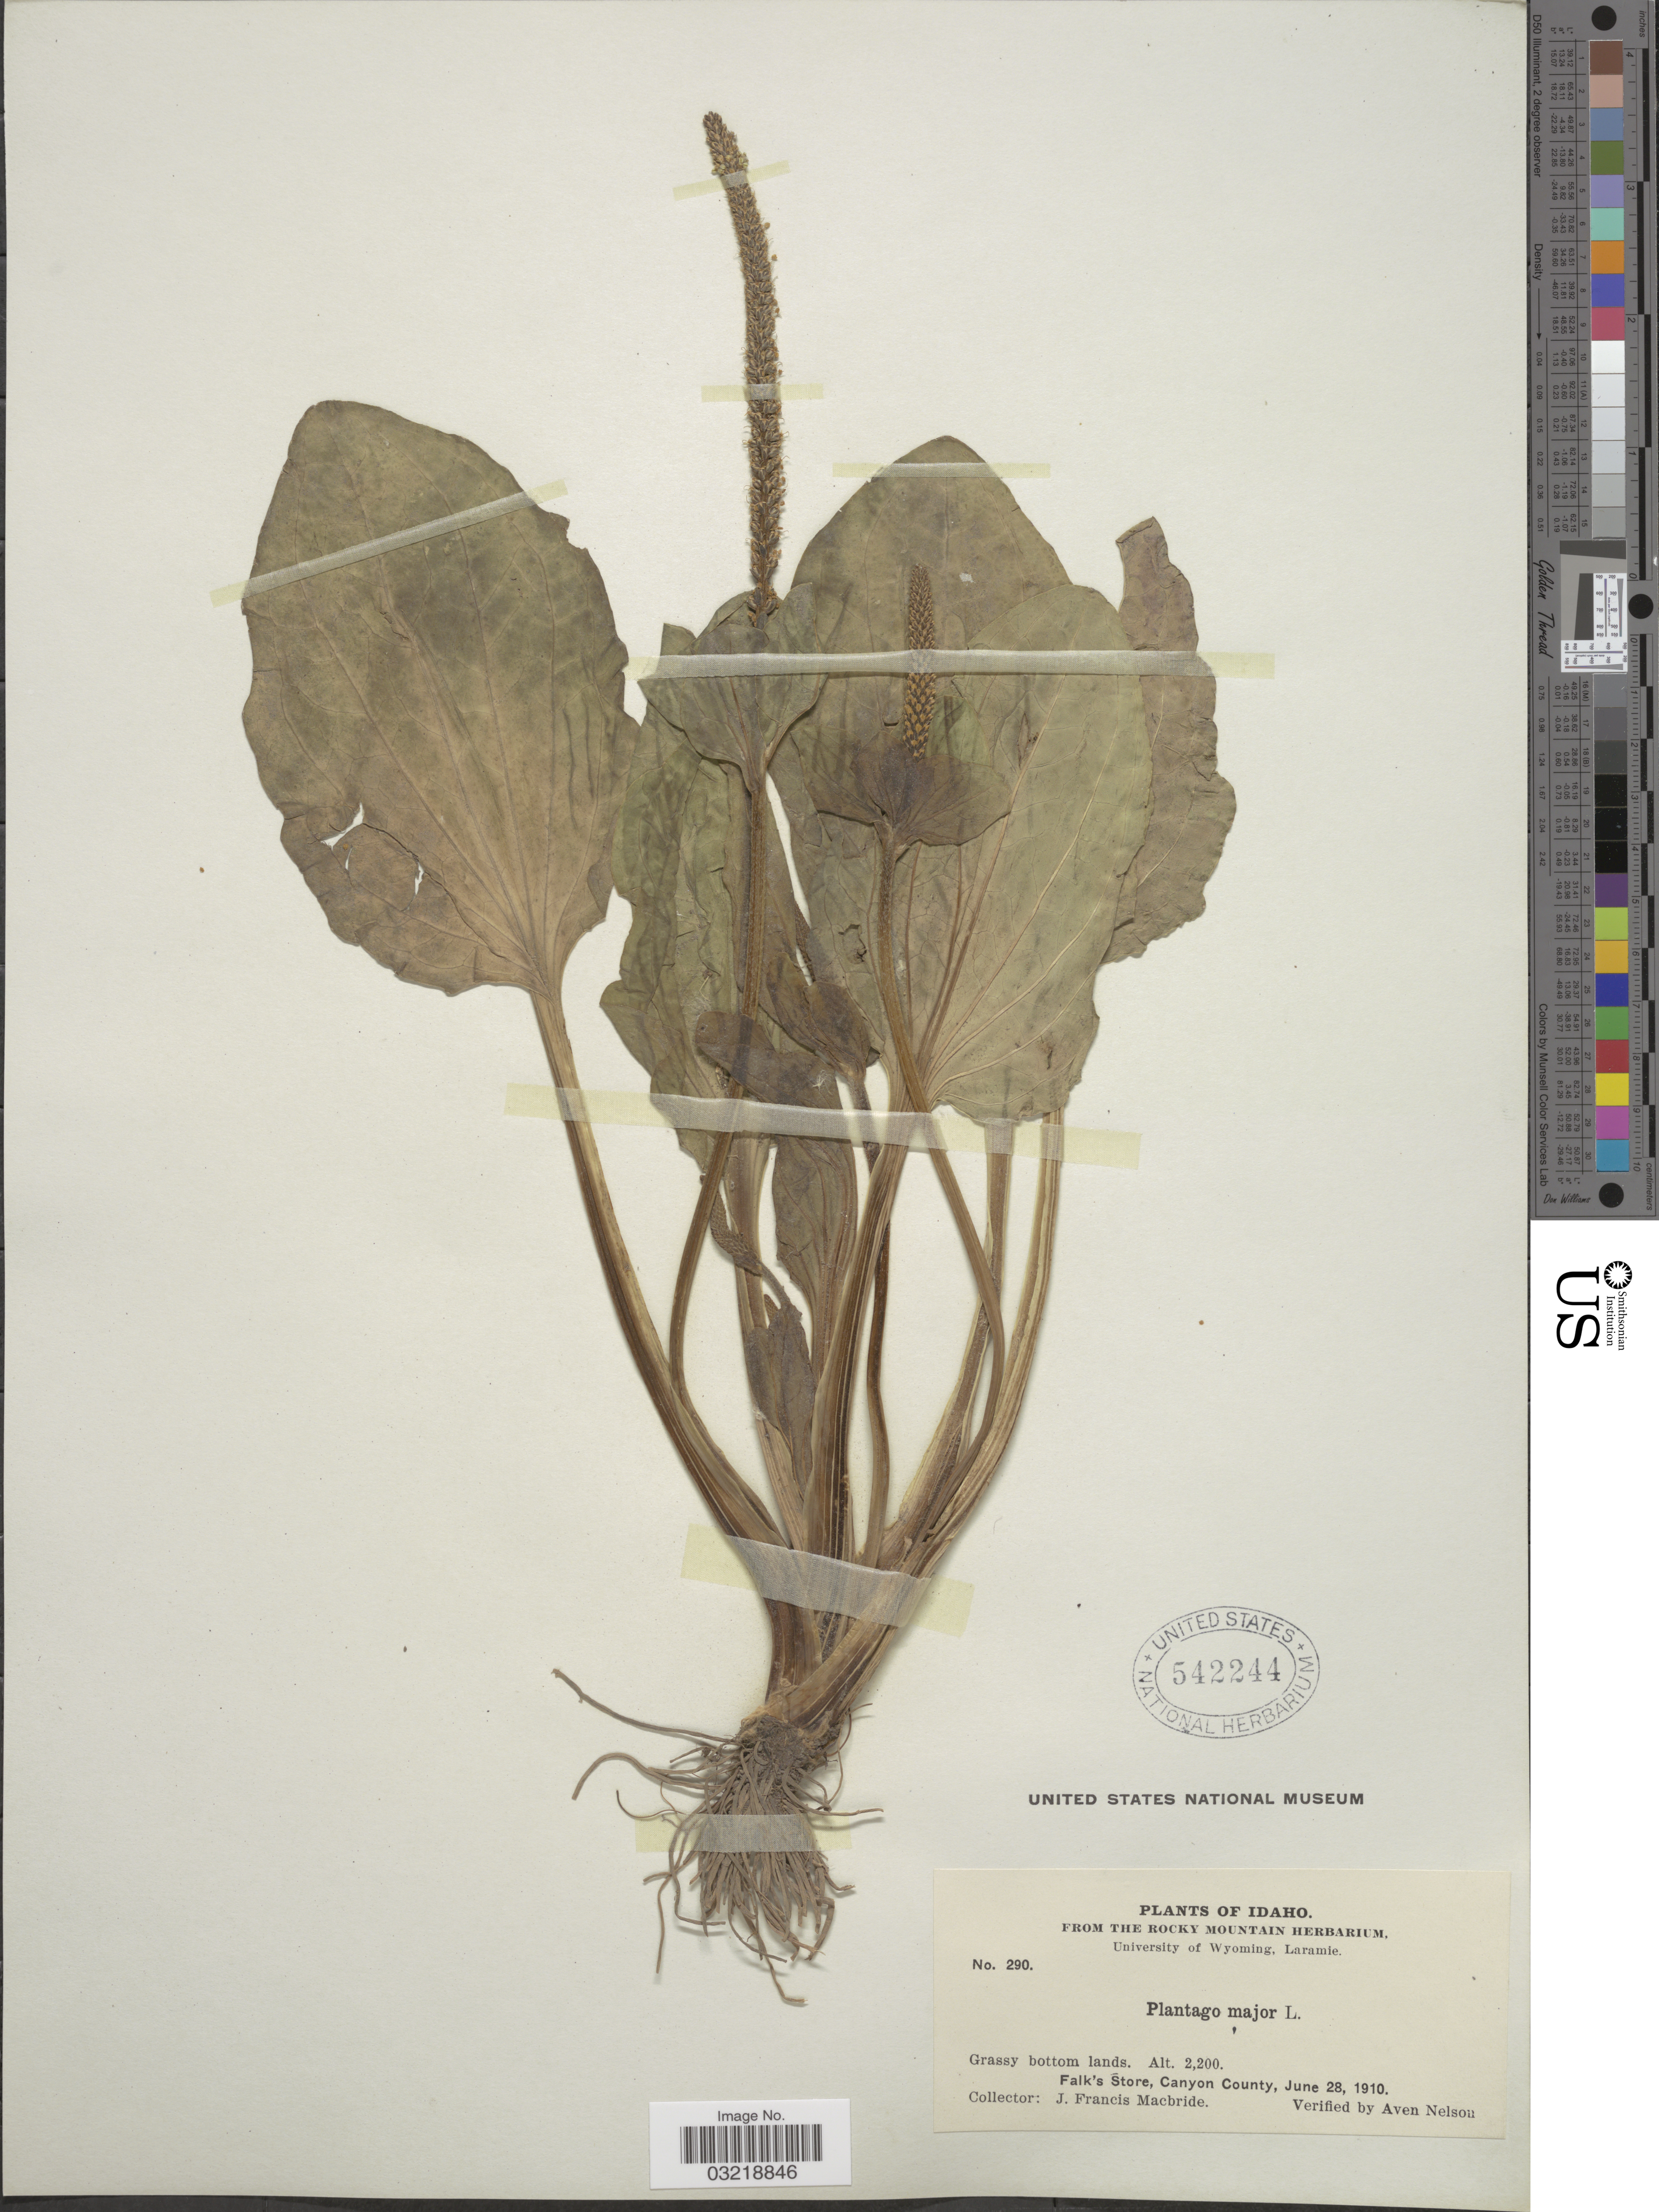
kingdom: Plantae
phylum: Tracheophyta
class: Magnoliopsida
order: Lamiales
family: Plantaginaceae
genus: Plantago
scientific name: Plantago major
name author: L.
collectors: J. F. Macbride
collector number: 290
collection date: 1910-06-28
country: United States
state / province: Idaho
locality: Falk's Store, Canyon County.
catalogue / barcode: US 542244